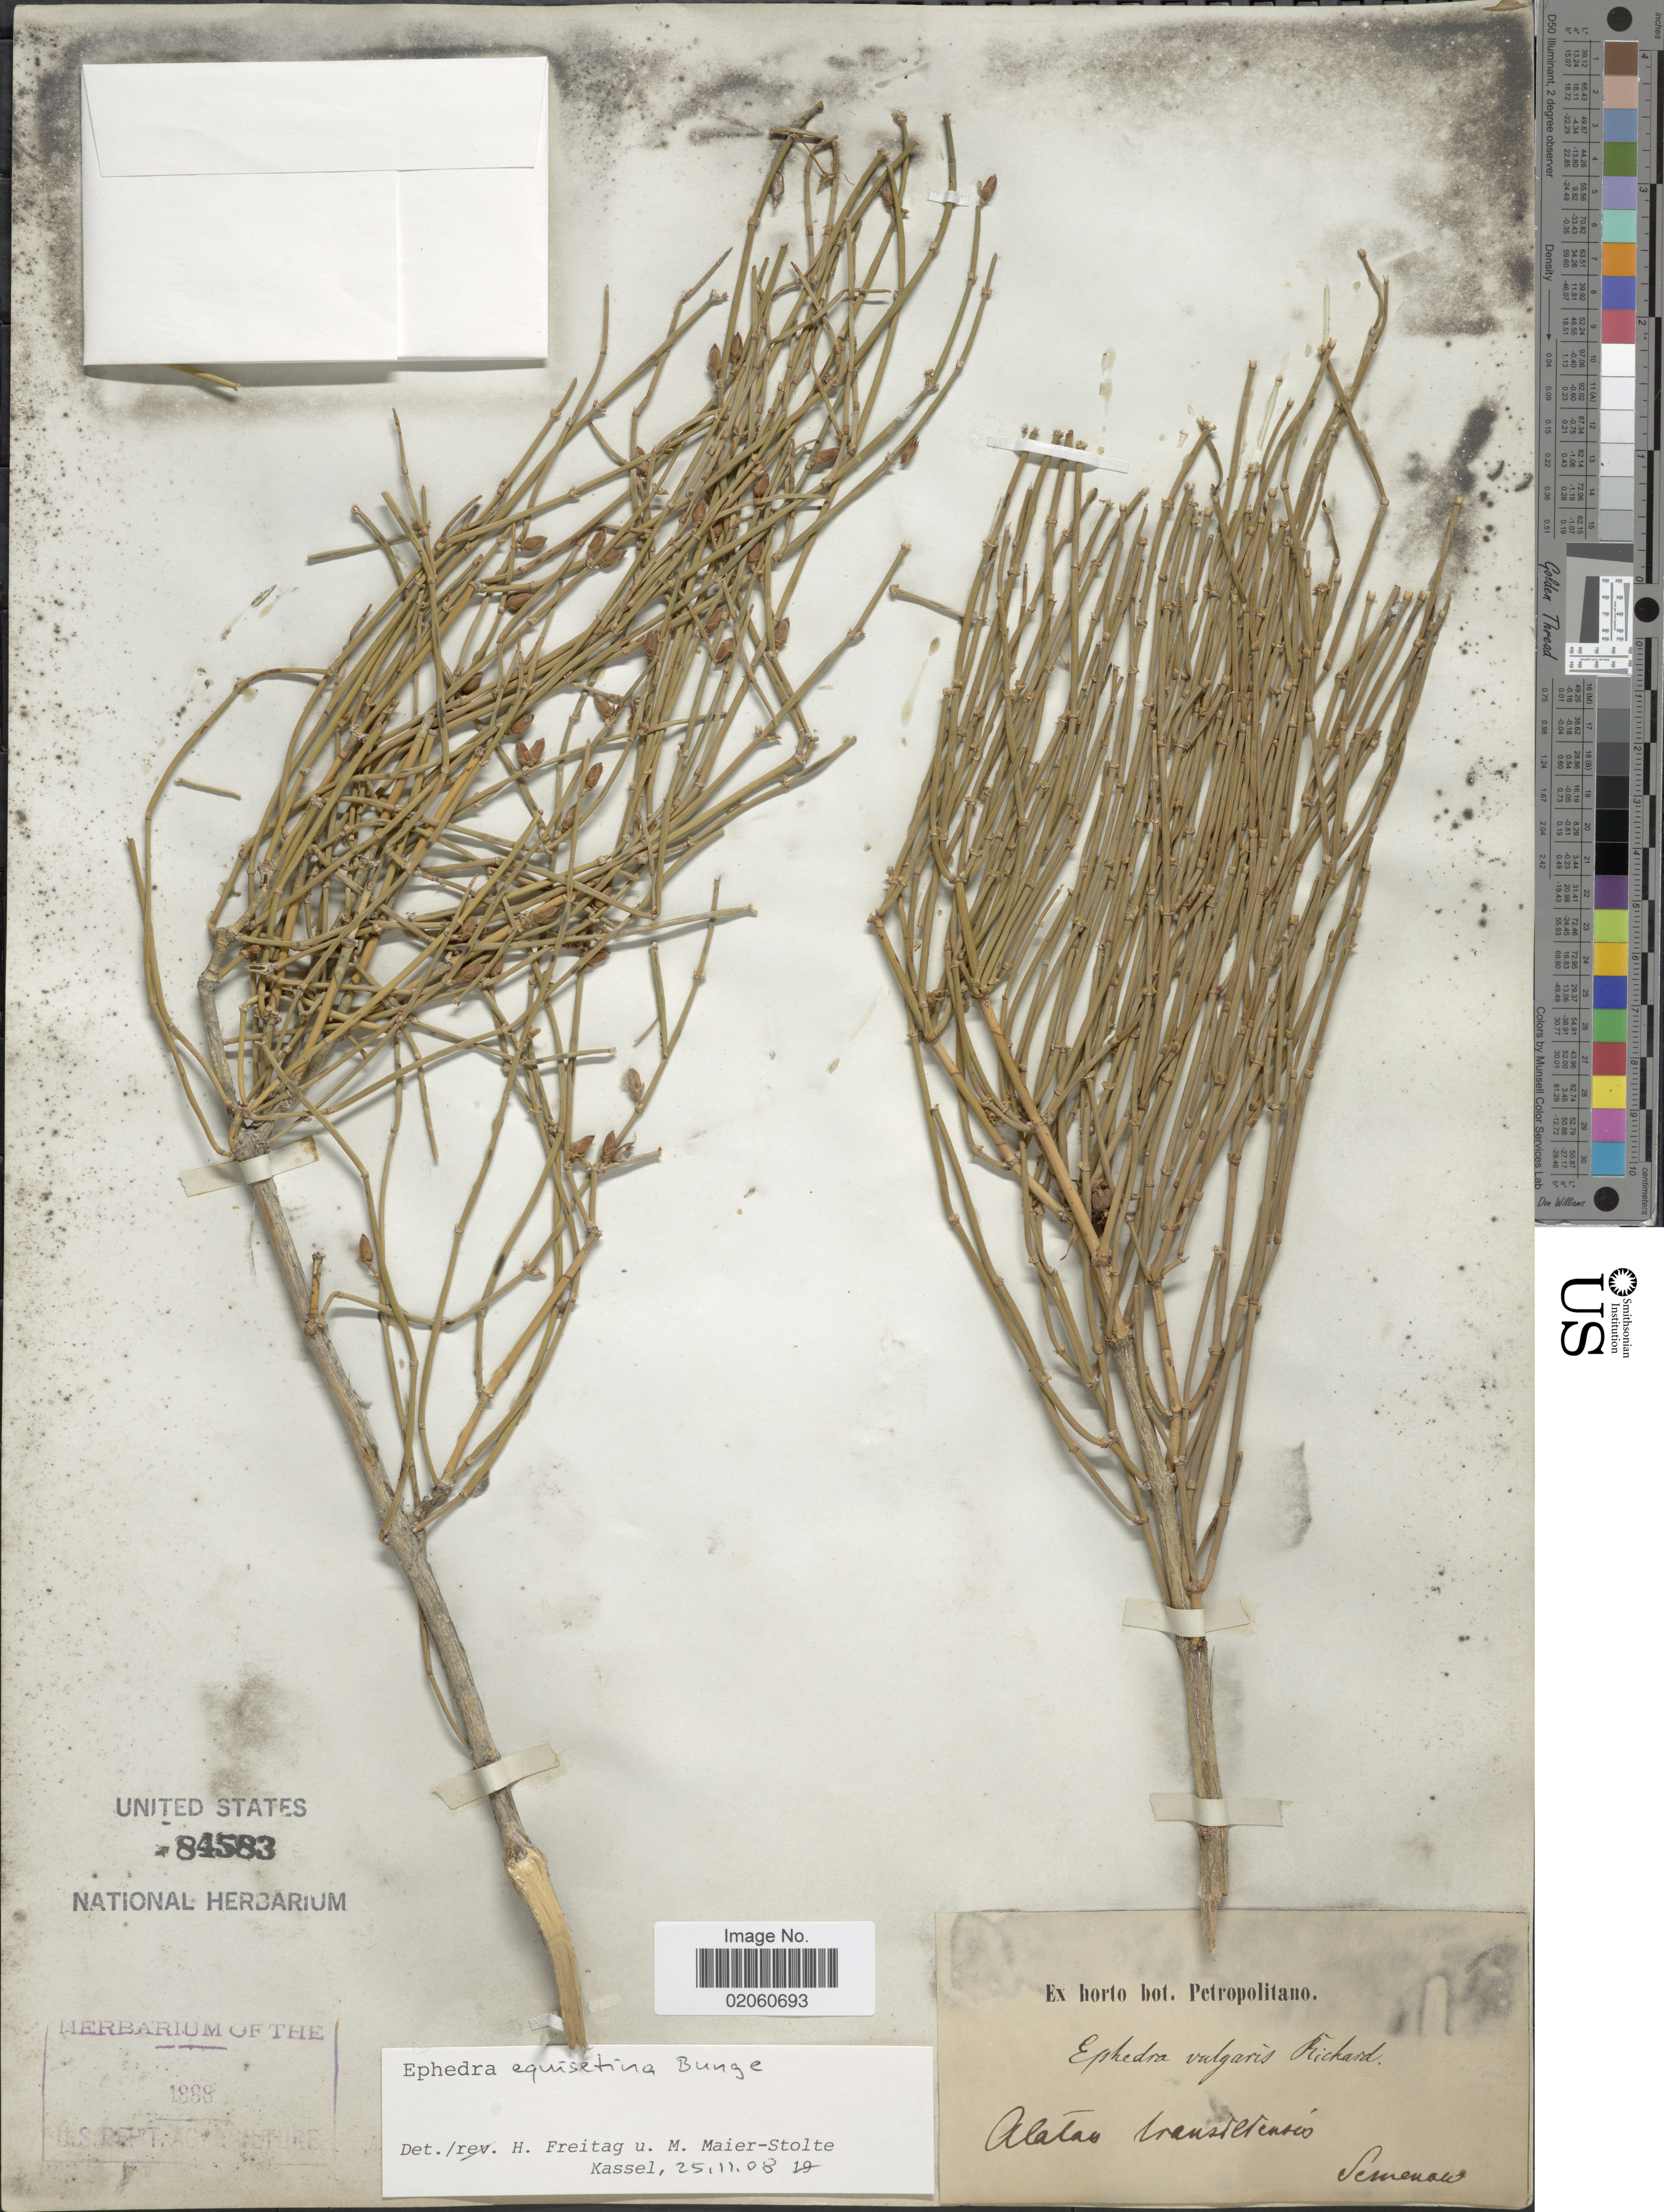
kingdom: Plantae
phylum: Tracheophyta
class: Gnetopsida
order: Ephedrales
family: Ephedraceae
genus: Ephedra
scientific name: Ephedra equisetina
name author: Bunge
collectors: -- Semenov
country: Kazakhstan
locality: Alatau transietensis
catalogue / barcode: US 84583